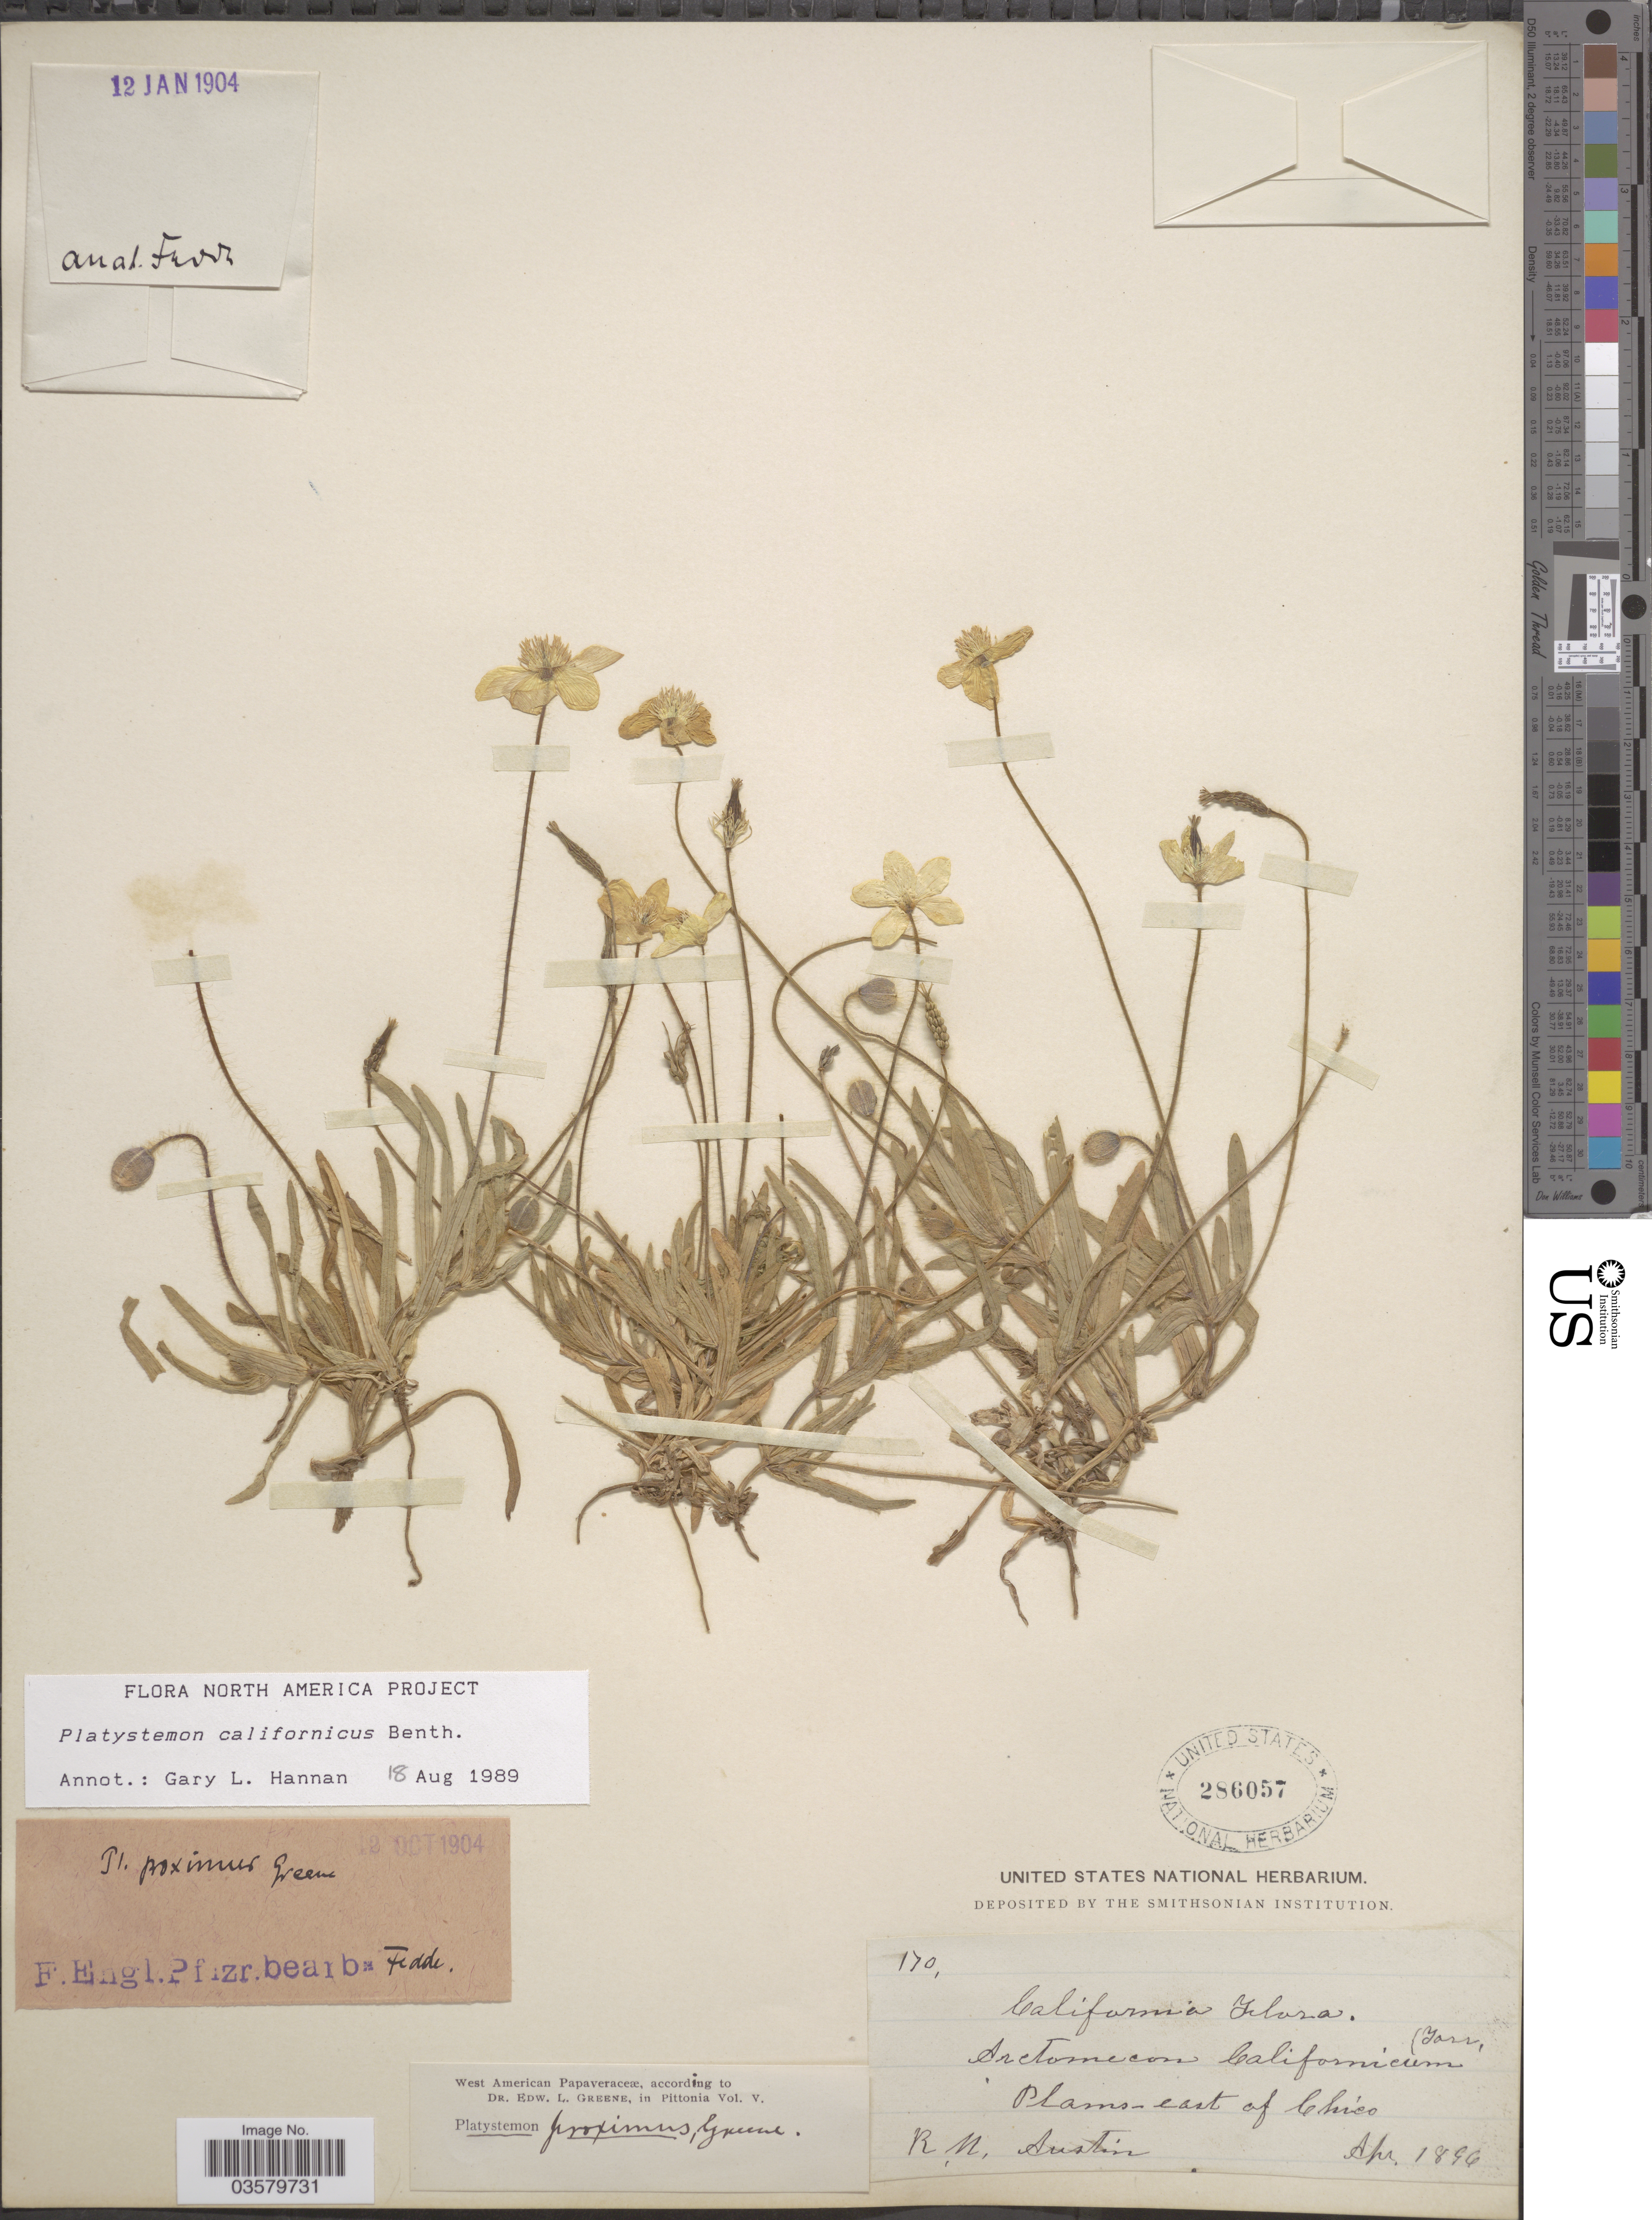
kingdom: Plantae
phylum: Tracheophyta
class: Magnoliopsida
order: Ranunculales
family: Papaveraceae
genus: Platystemon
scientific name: Platystemon californicus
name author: Benth.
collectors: R. Austin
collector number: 170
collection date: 1896-04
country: United States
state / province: California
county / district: Butte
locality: Plains-east of Chico.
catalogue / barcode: US 286057